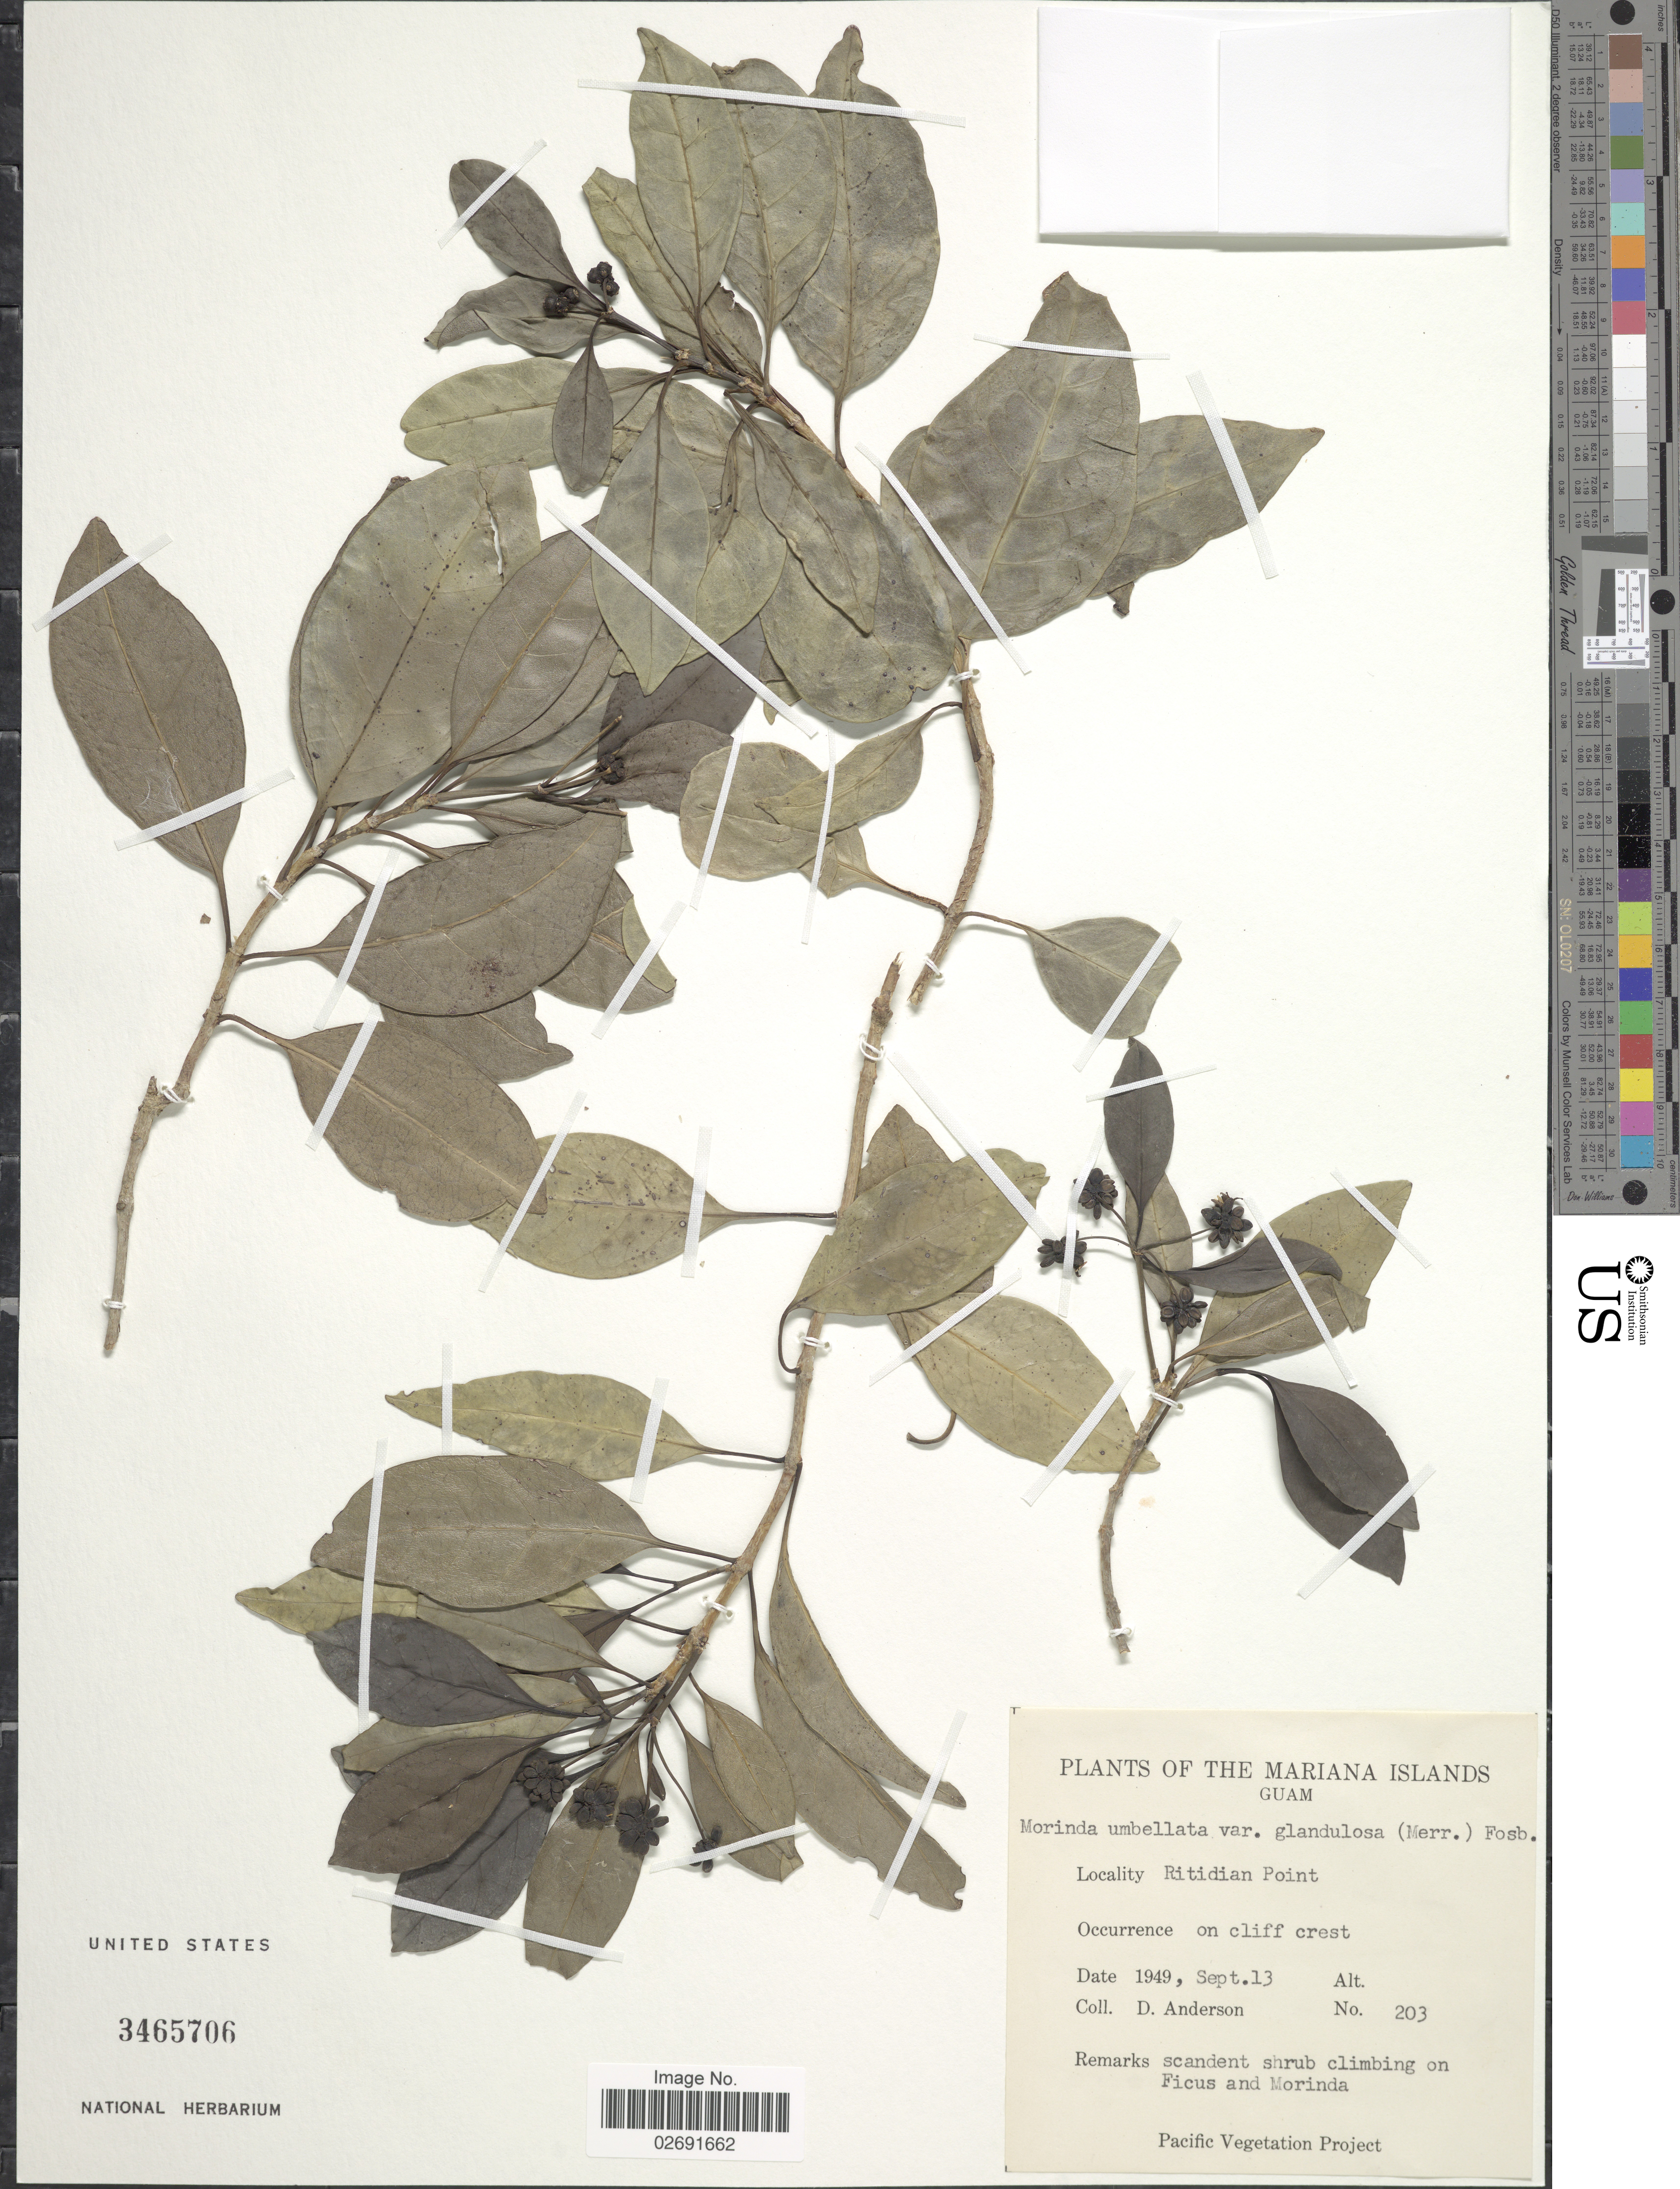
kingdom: Plantae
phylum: Tracheophyta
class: Magnoliopsida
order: Gentianales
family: Rubiaceae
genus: Gynochthodes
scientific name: Gynochthodes myrtifolia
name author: (A. Gray) Razafim. & B. Bremer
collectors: D. Anderson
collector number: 203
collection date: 1949-09-13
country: Guam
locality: Mariana Islands. Ritidian Point.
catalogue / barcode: US 3465706